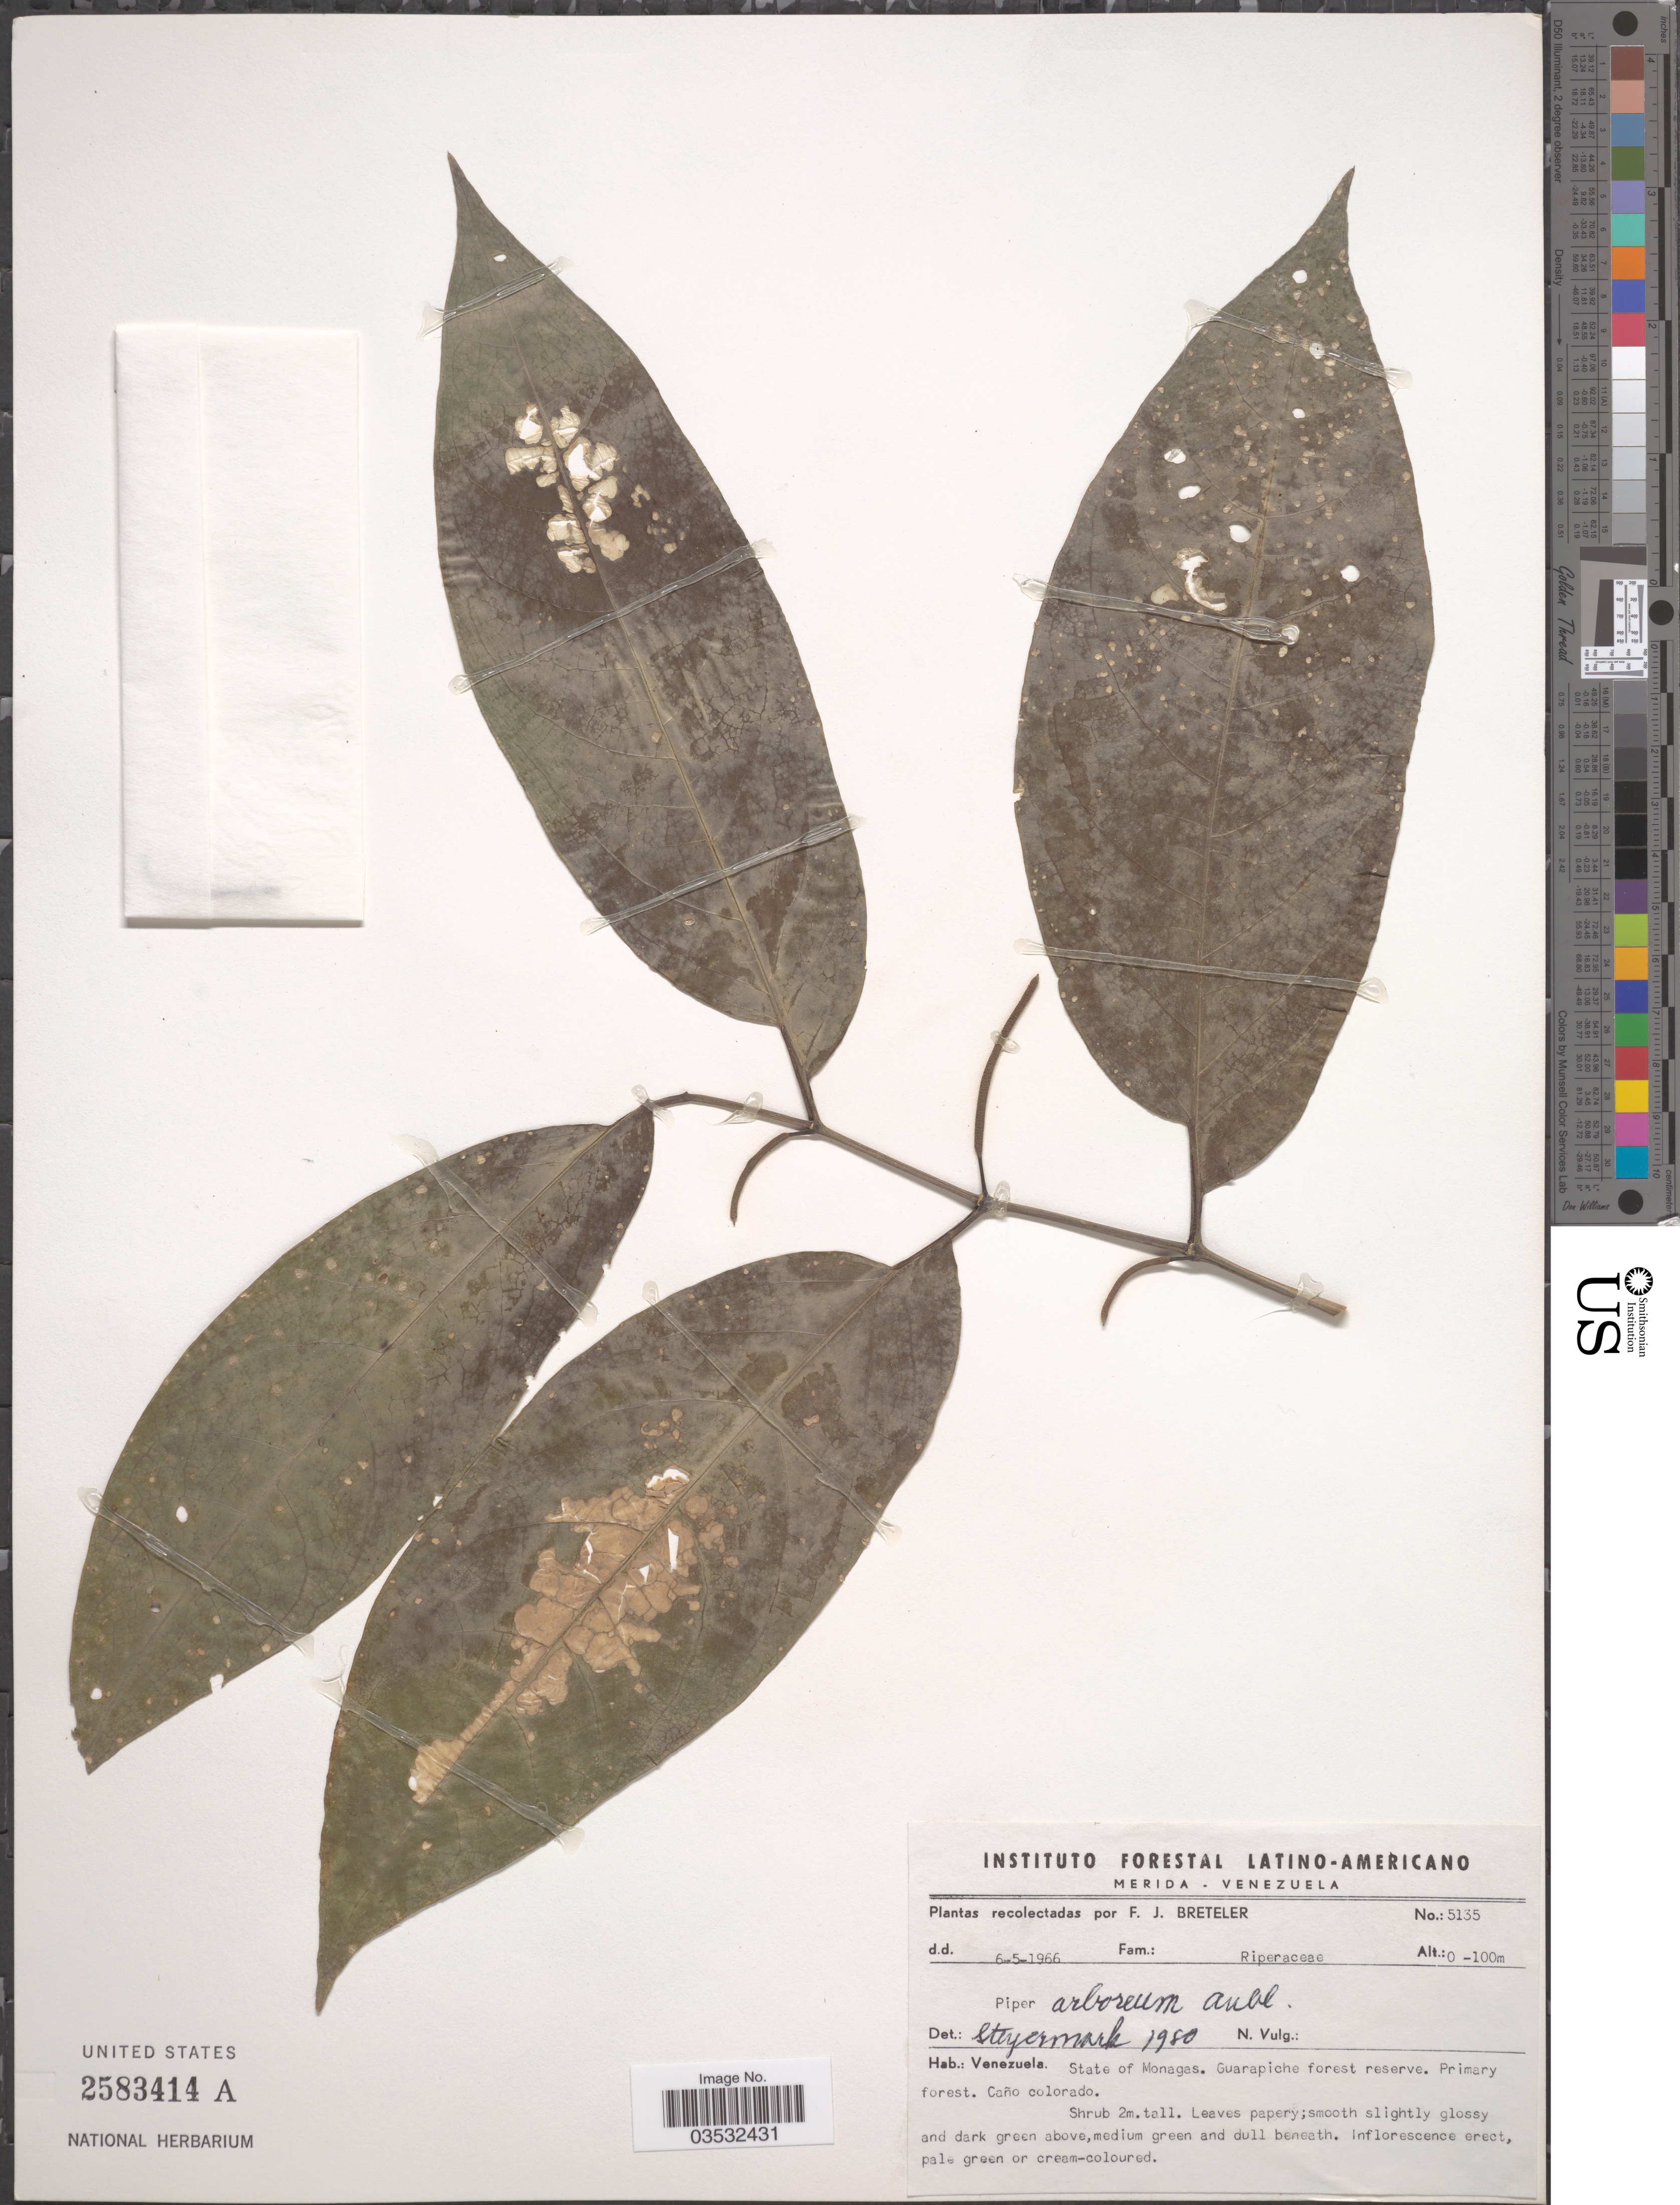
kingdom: Plantae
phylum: Tracheophyta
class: Magnoliopsida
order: Piperales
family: Piperaceae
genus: Piper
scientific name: Piper arboreum var. arboreum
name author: Aubl.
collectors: F. J. Breteler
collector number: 5135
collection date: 1966-05-06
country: Venezuela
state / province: Monagas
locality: Guarapiche forest reserve. Caño colorado.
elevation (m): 0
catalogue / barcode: US 2583414A